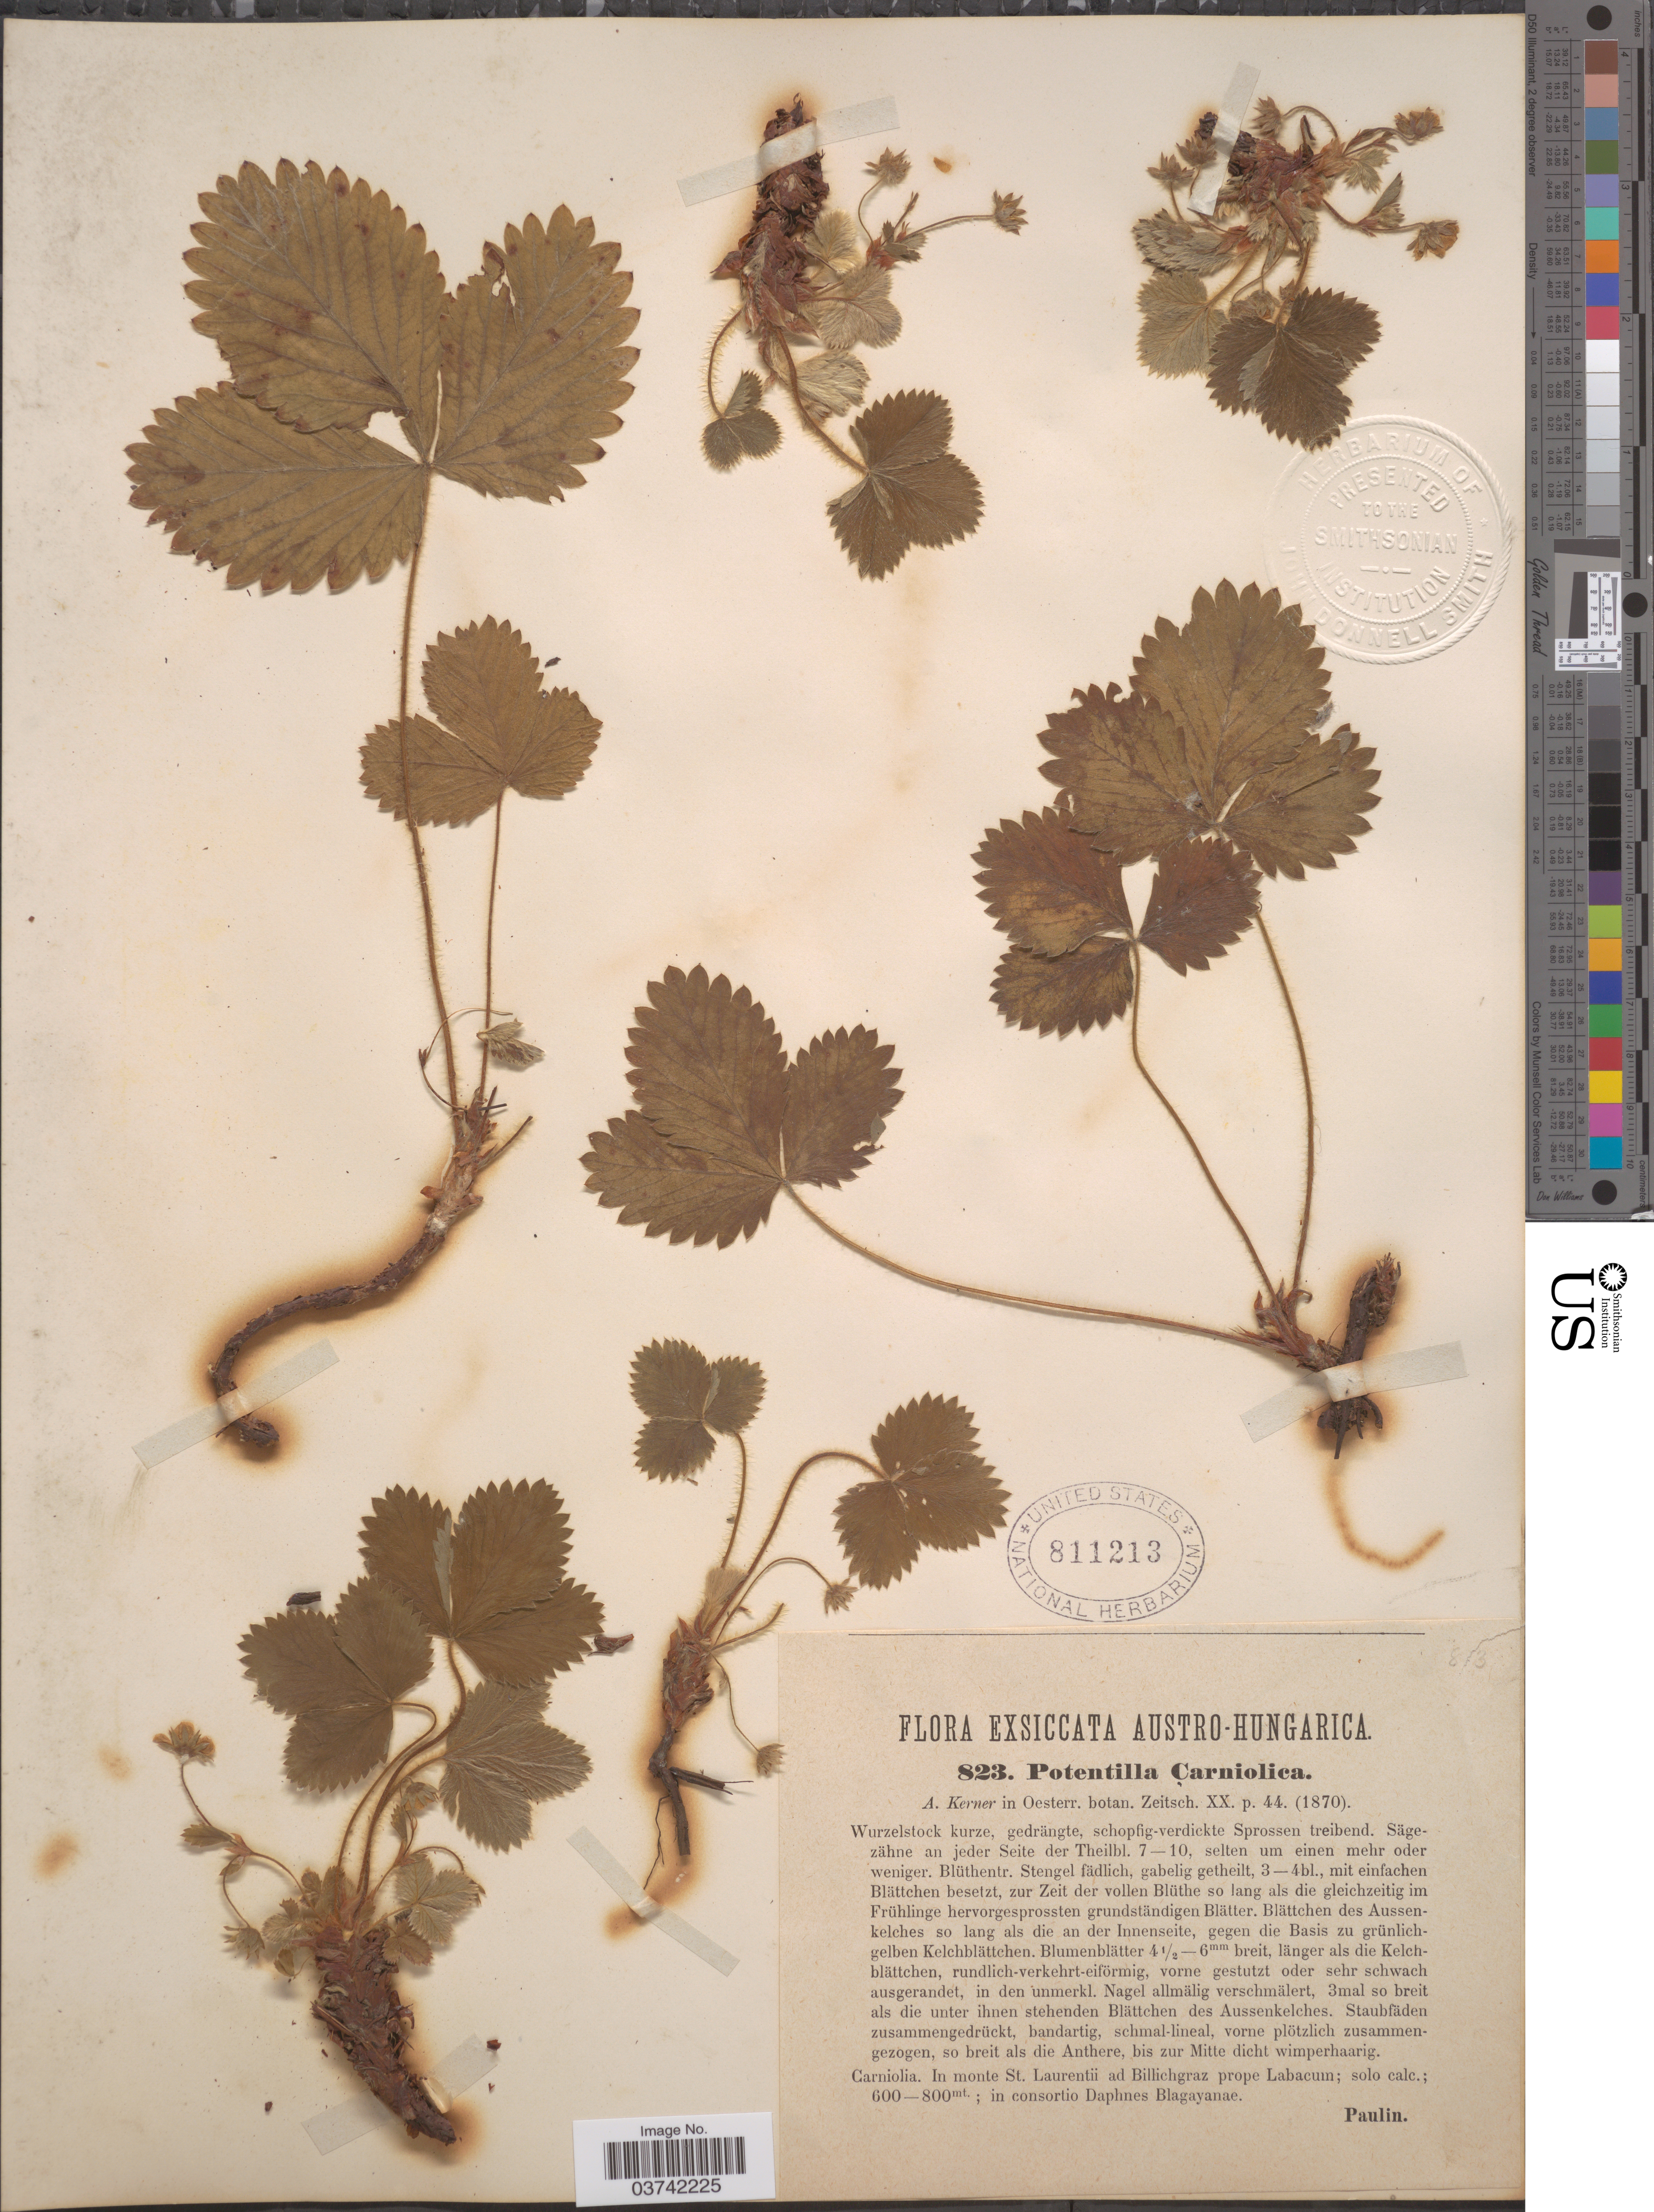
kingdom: Plantae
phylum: Tracheophyta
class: Magnoliopsida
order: Rosales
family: Rosaceae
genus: Potentilla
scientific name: Potentilla carniolica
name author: A. Kern.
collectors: -. Paulin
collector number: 823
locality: Austro-Hungarica. Carniolia. In monte St. Laurentii ad Billichgraz prope Labacum; solo calc. in consortio Daphnes Blagayanae.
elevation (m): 600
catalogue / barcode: US 811213